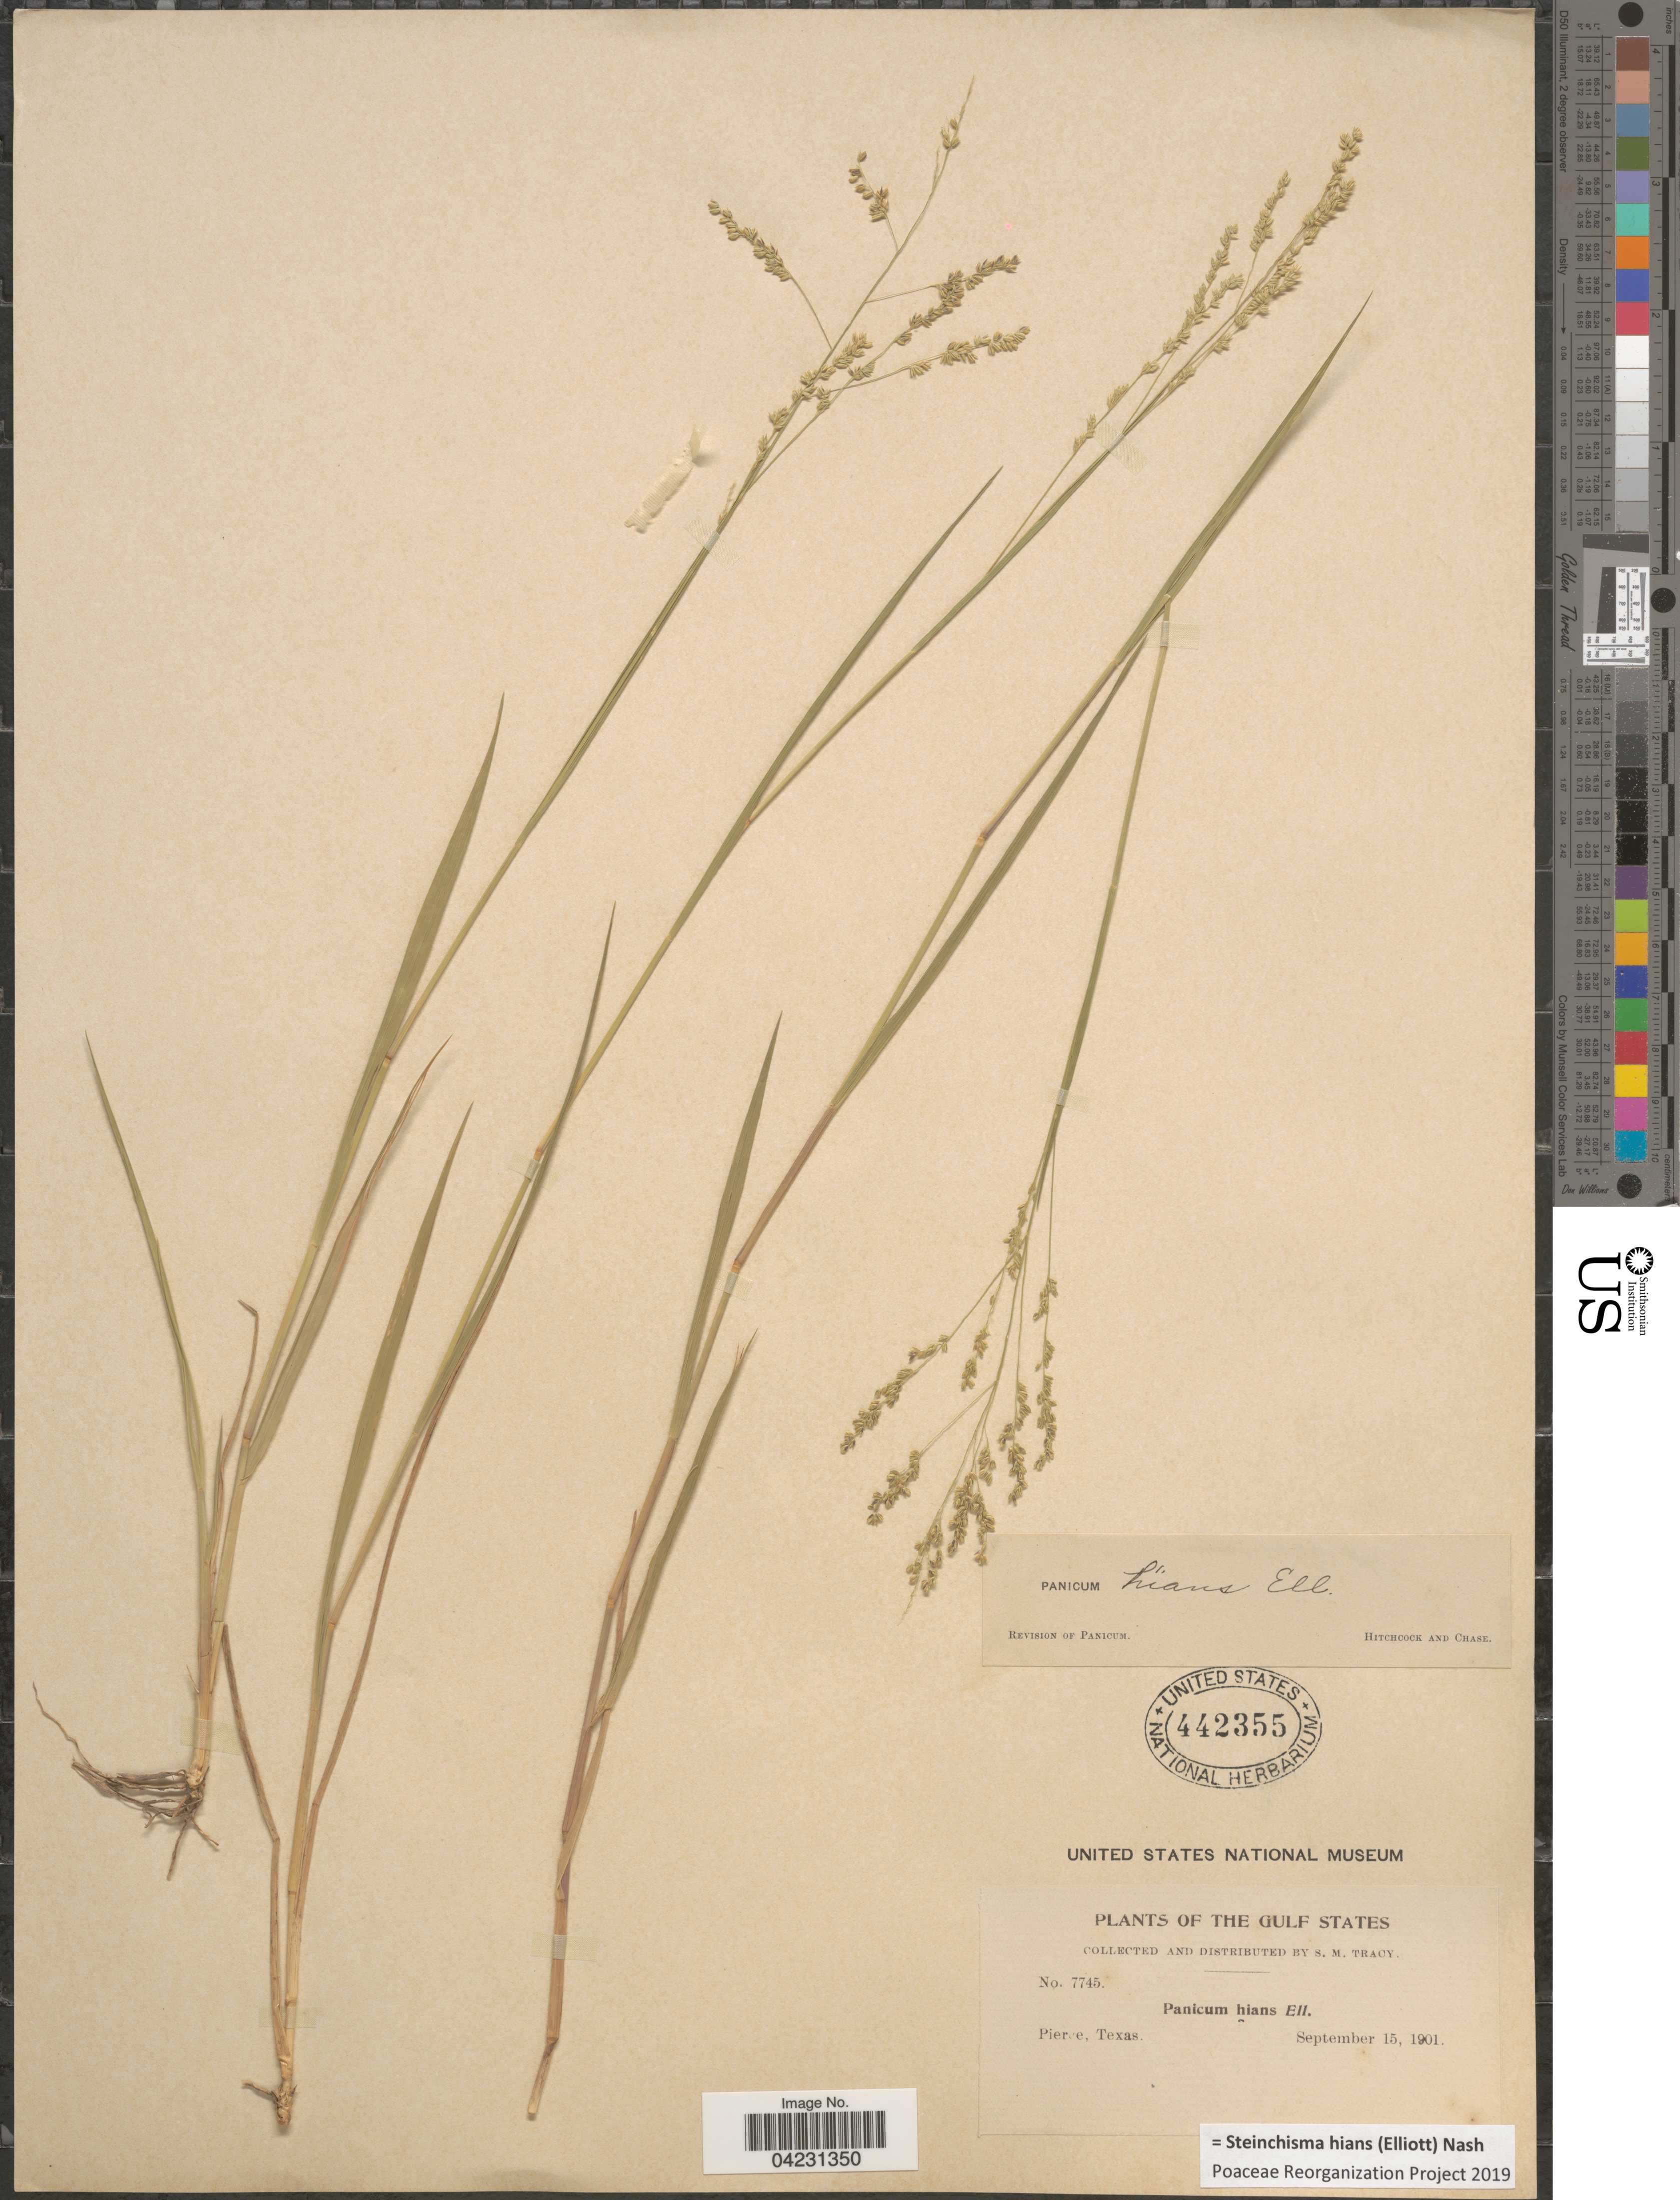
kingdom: Plantae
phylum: Tracheophyta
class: Liliopsida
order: Poales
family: Poaceae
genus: Steinchisma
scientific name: Steinchisma hians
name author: (Elliott) Nash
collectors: S. M. Tracy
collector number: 7745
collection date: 1901-09-15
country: United States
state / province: Texas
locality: The Gulf States. Pierce.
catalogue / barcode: US 442355